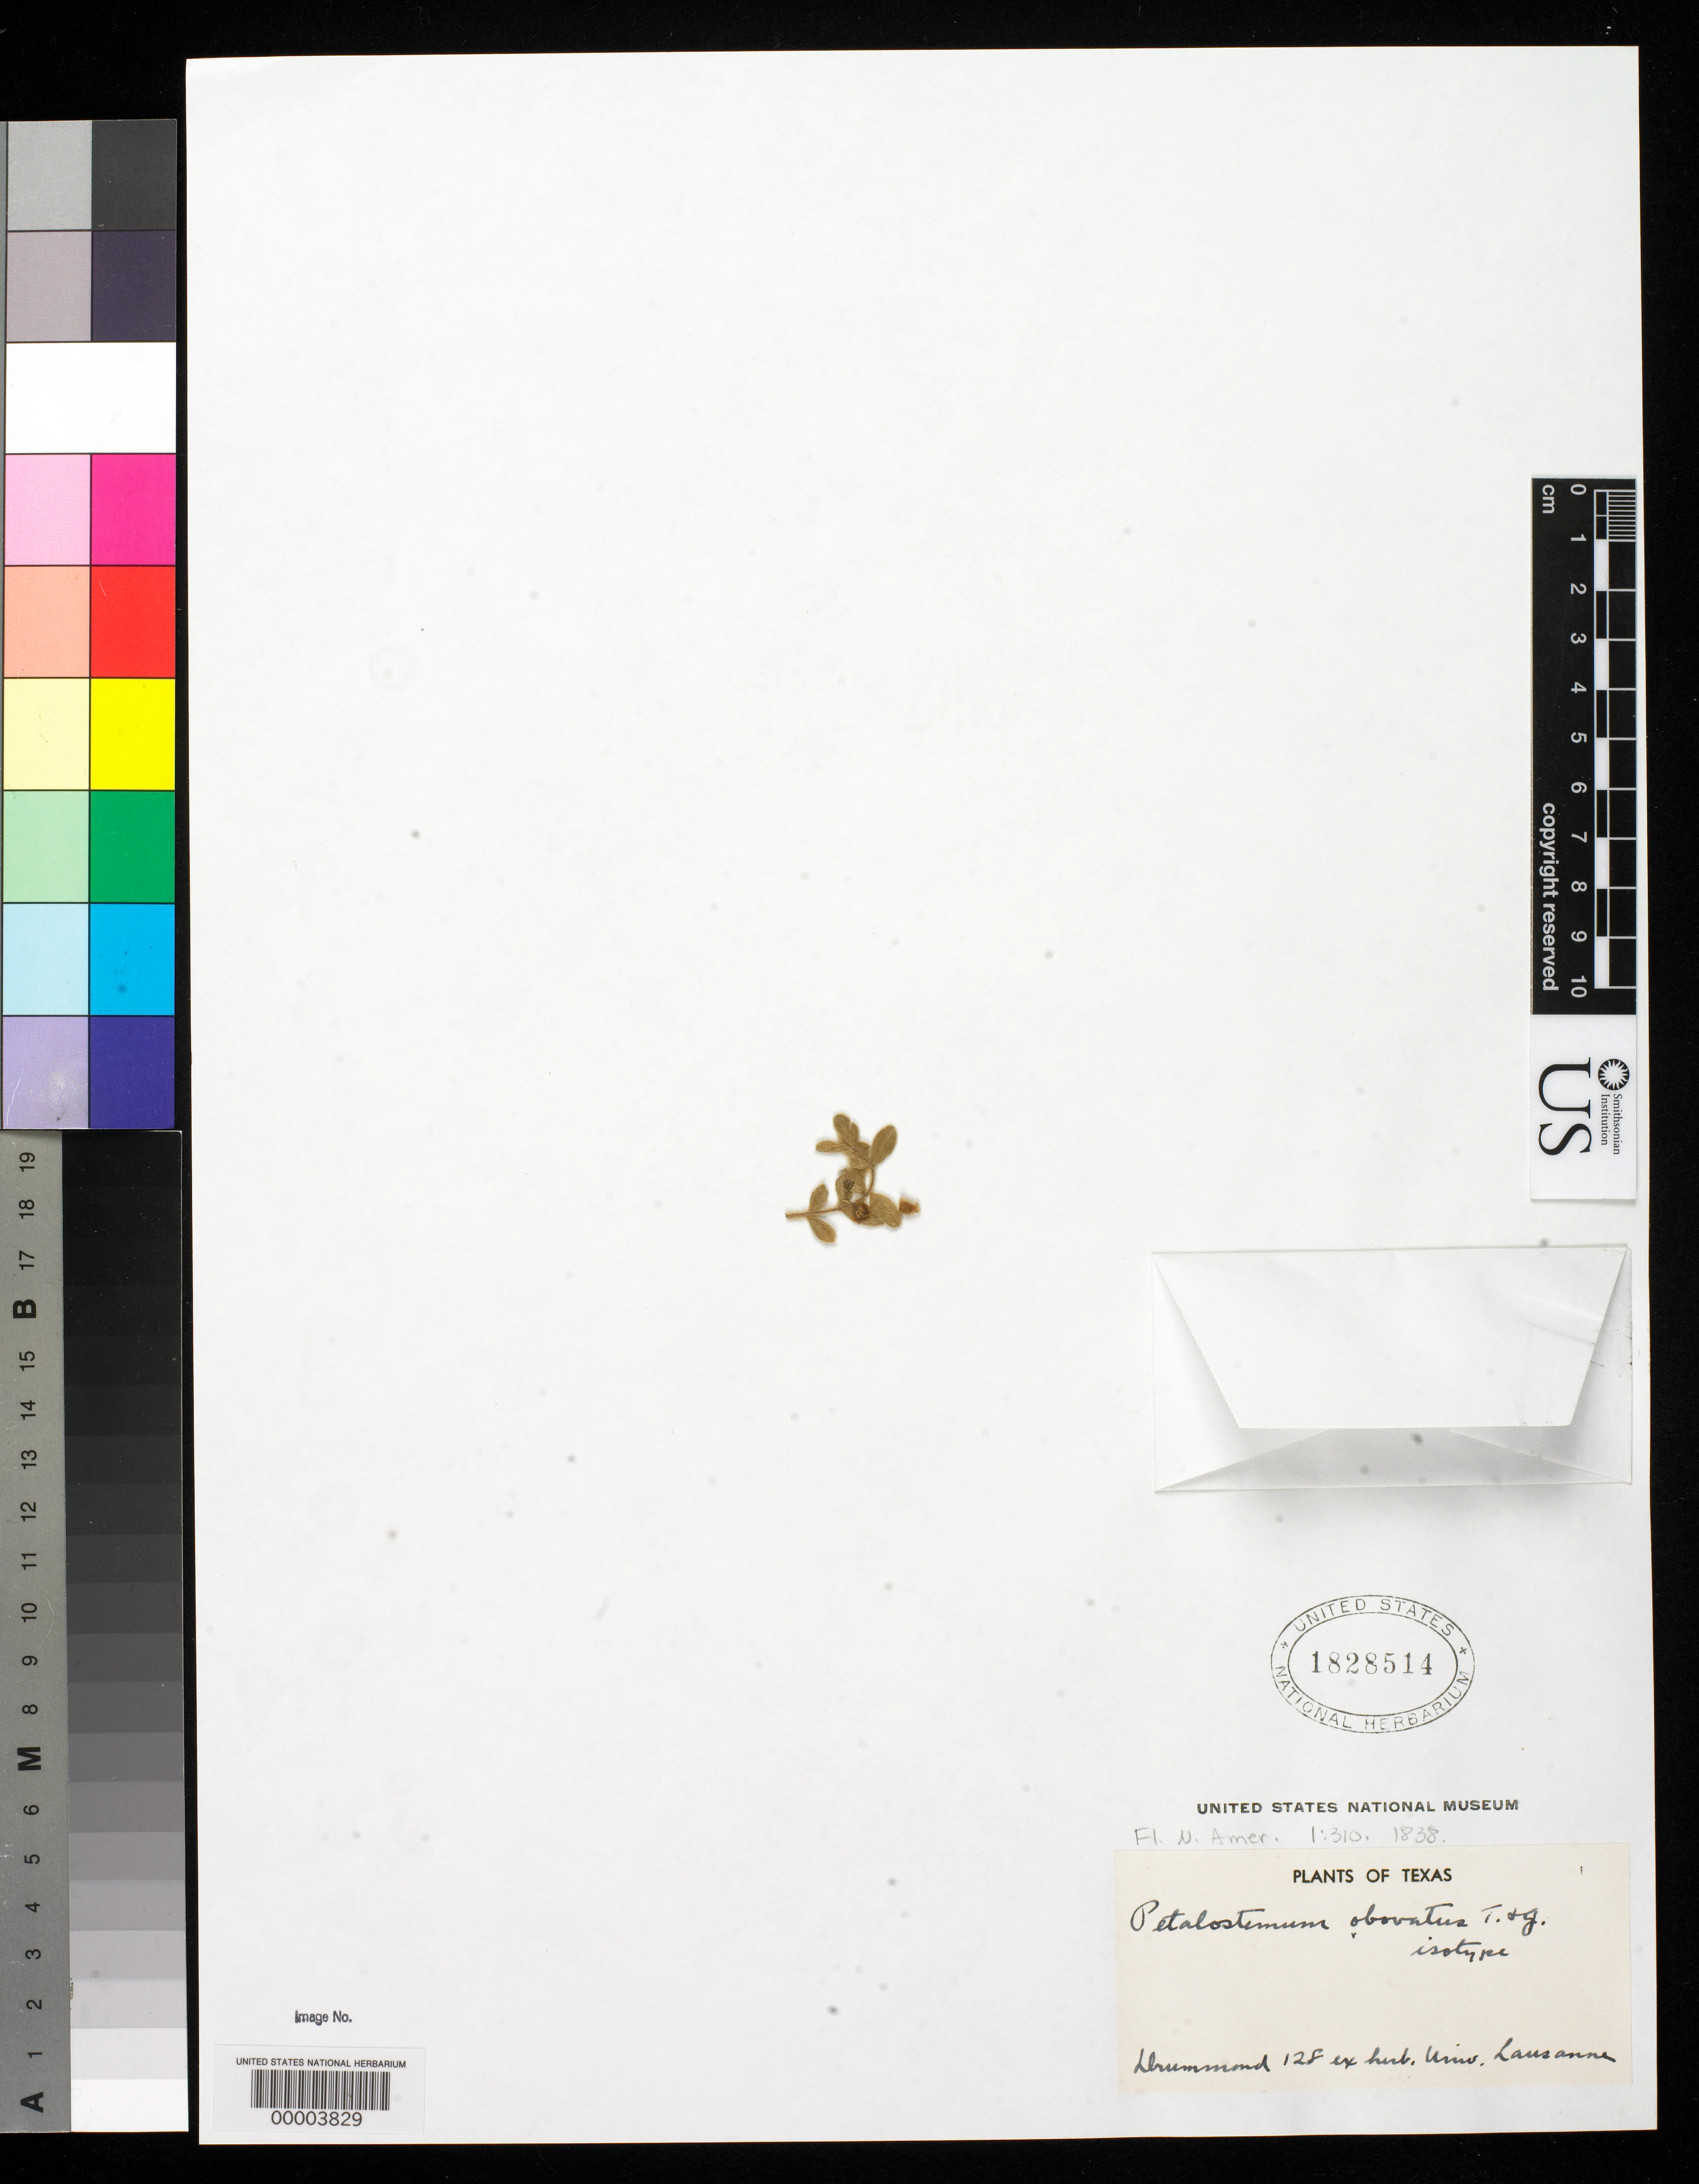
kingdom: Plantae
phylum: Tracheophyta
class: Magnoliopsida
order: Fabales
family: Fabaceae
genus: Petalostemon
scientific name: Petalostemon obovatus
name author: Torr. & A. Gray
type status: Type Material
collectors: T. Drummond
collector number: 128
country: United States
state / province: Texas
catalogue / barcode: US 1828514